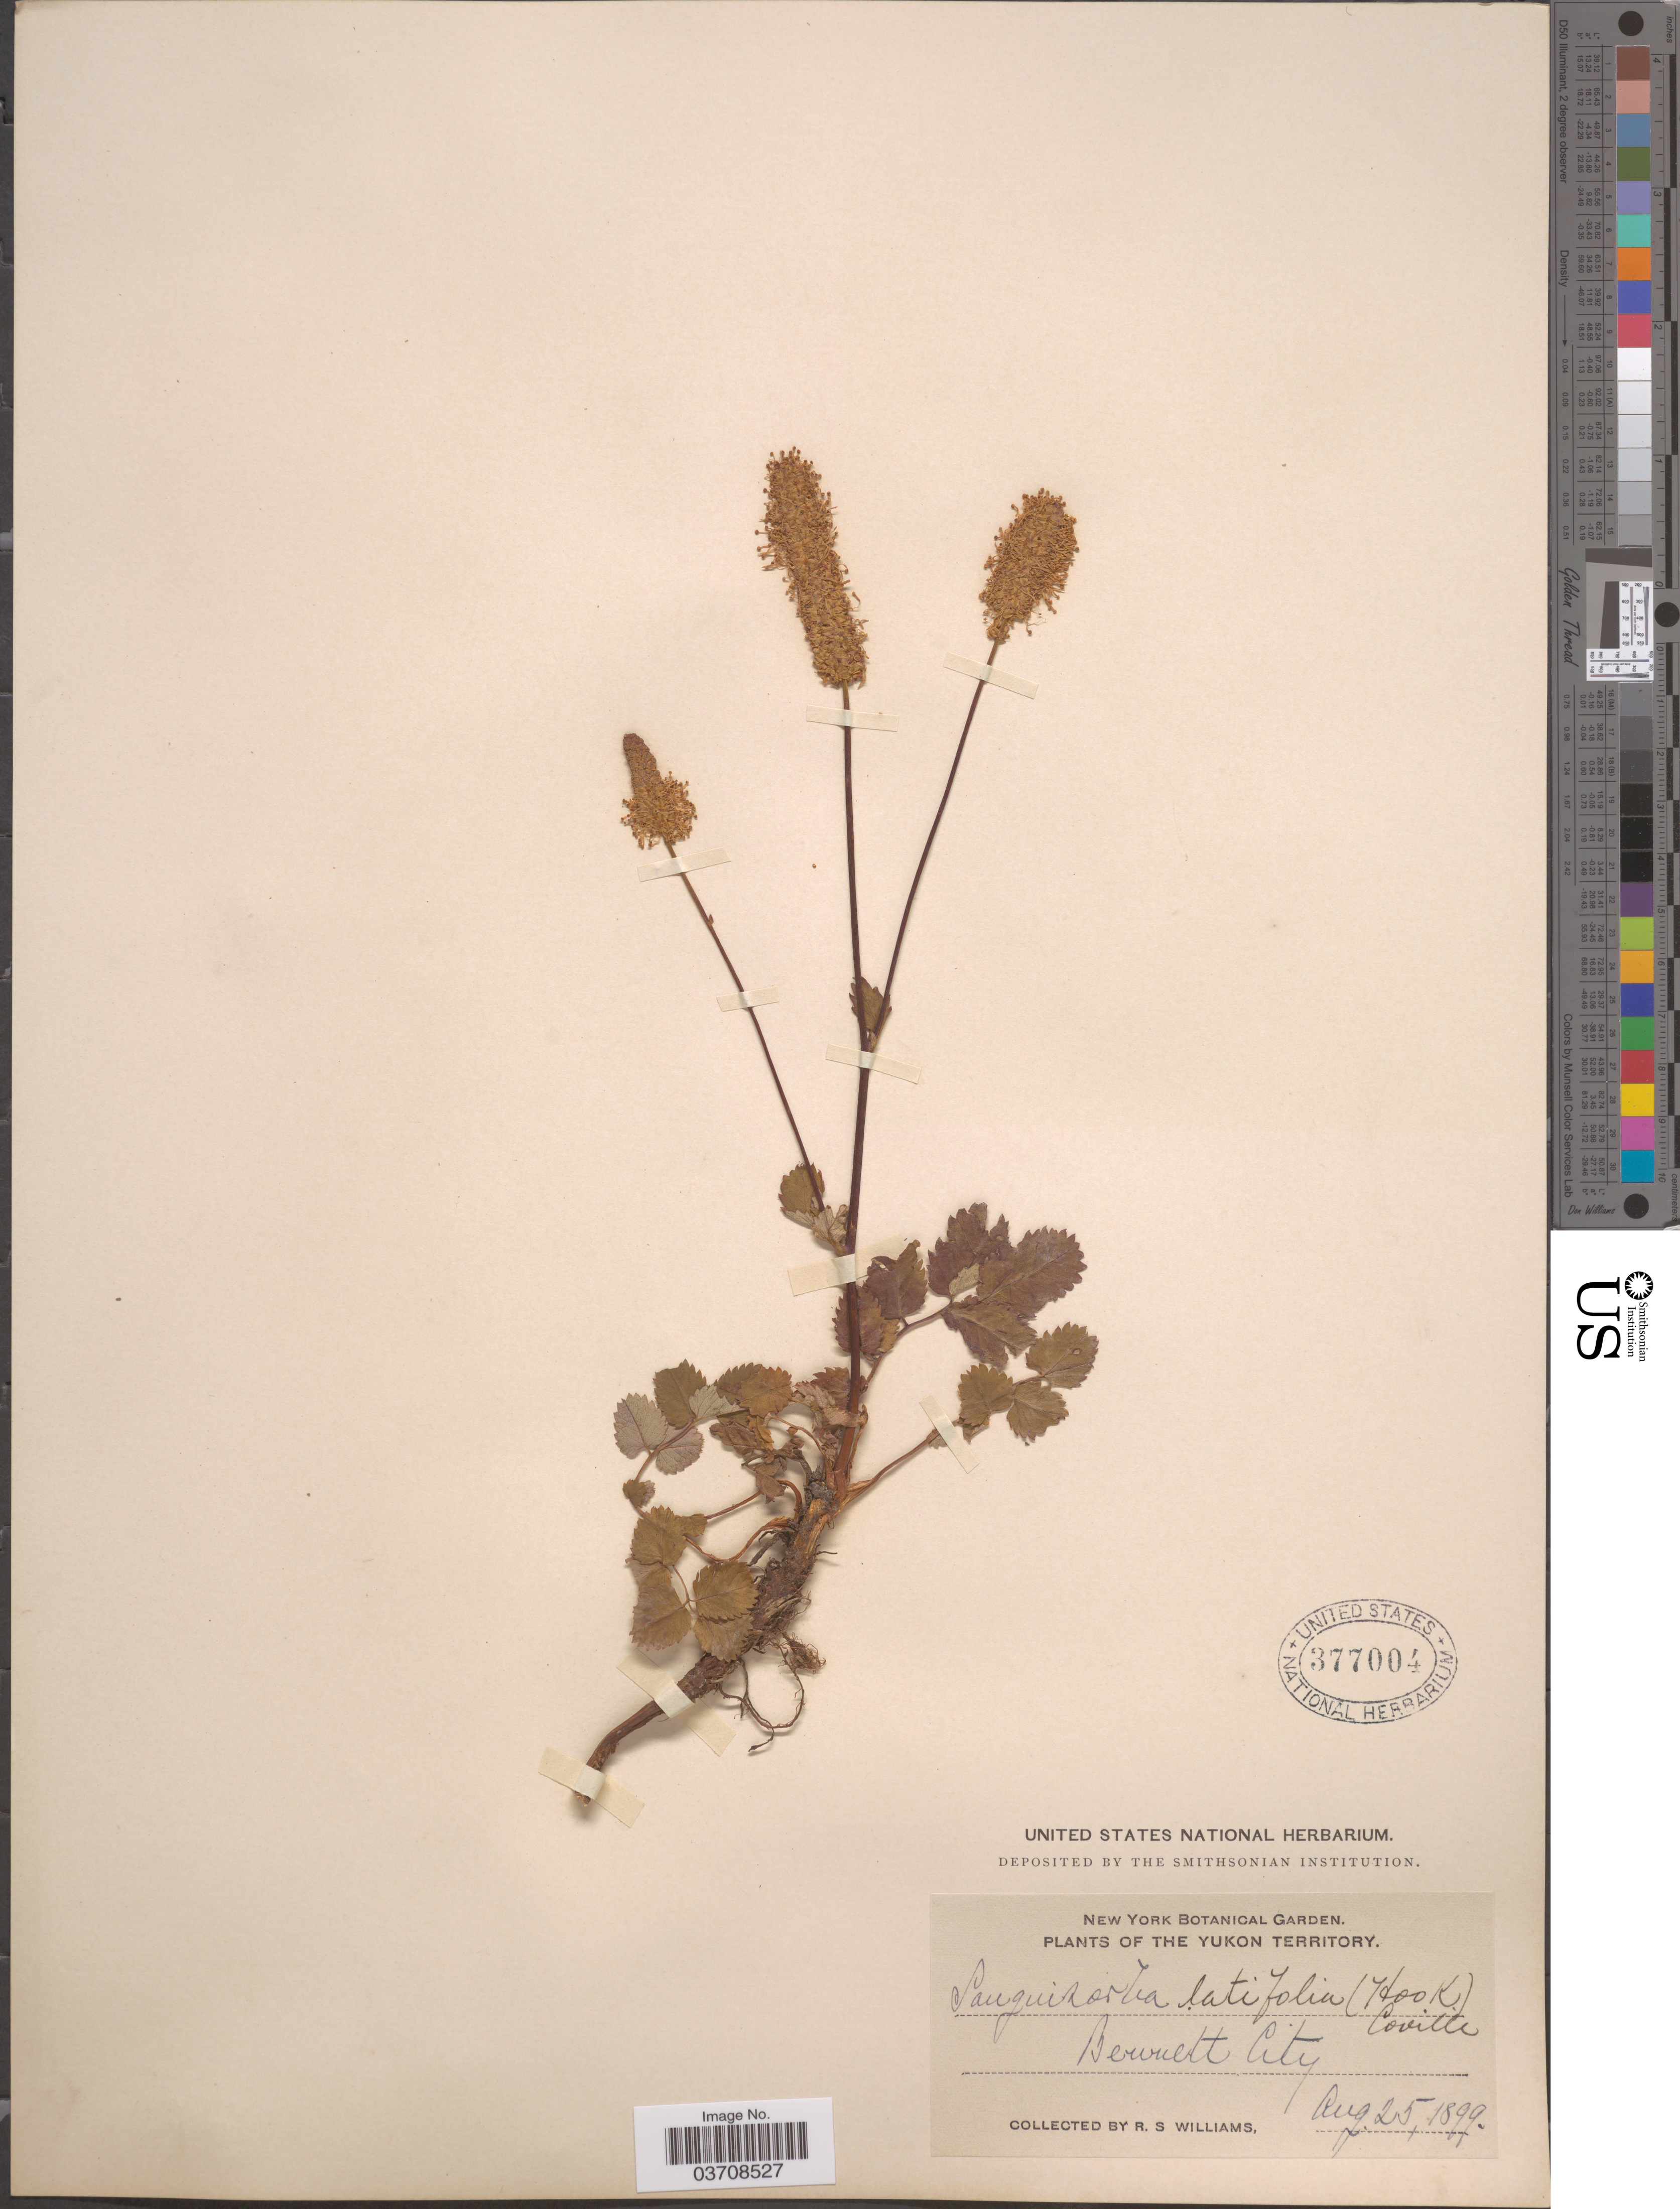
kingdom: Plantae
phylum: Tracheophyta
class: Magnoliopsida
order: Rosales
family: Rosaceae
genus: Sanguisorba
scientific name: Sanguisorba stipulata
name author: Raf.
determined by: Strong, Mark T., (BOT), Smithsonian Institution - National Museum of Natural History (UNITED STATES)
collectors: R. S. Williams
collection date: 1899-08-25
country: Canada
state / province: Yukon Territory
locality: Bennett City.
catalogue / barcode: US 377004